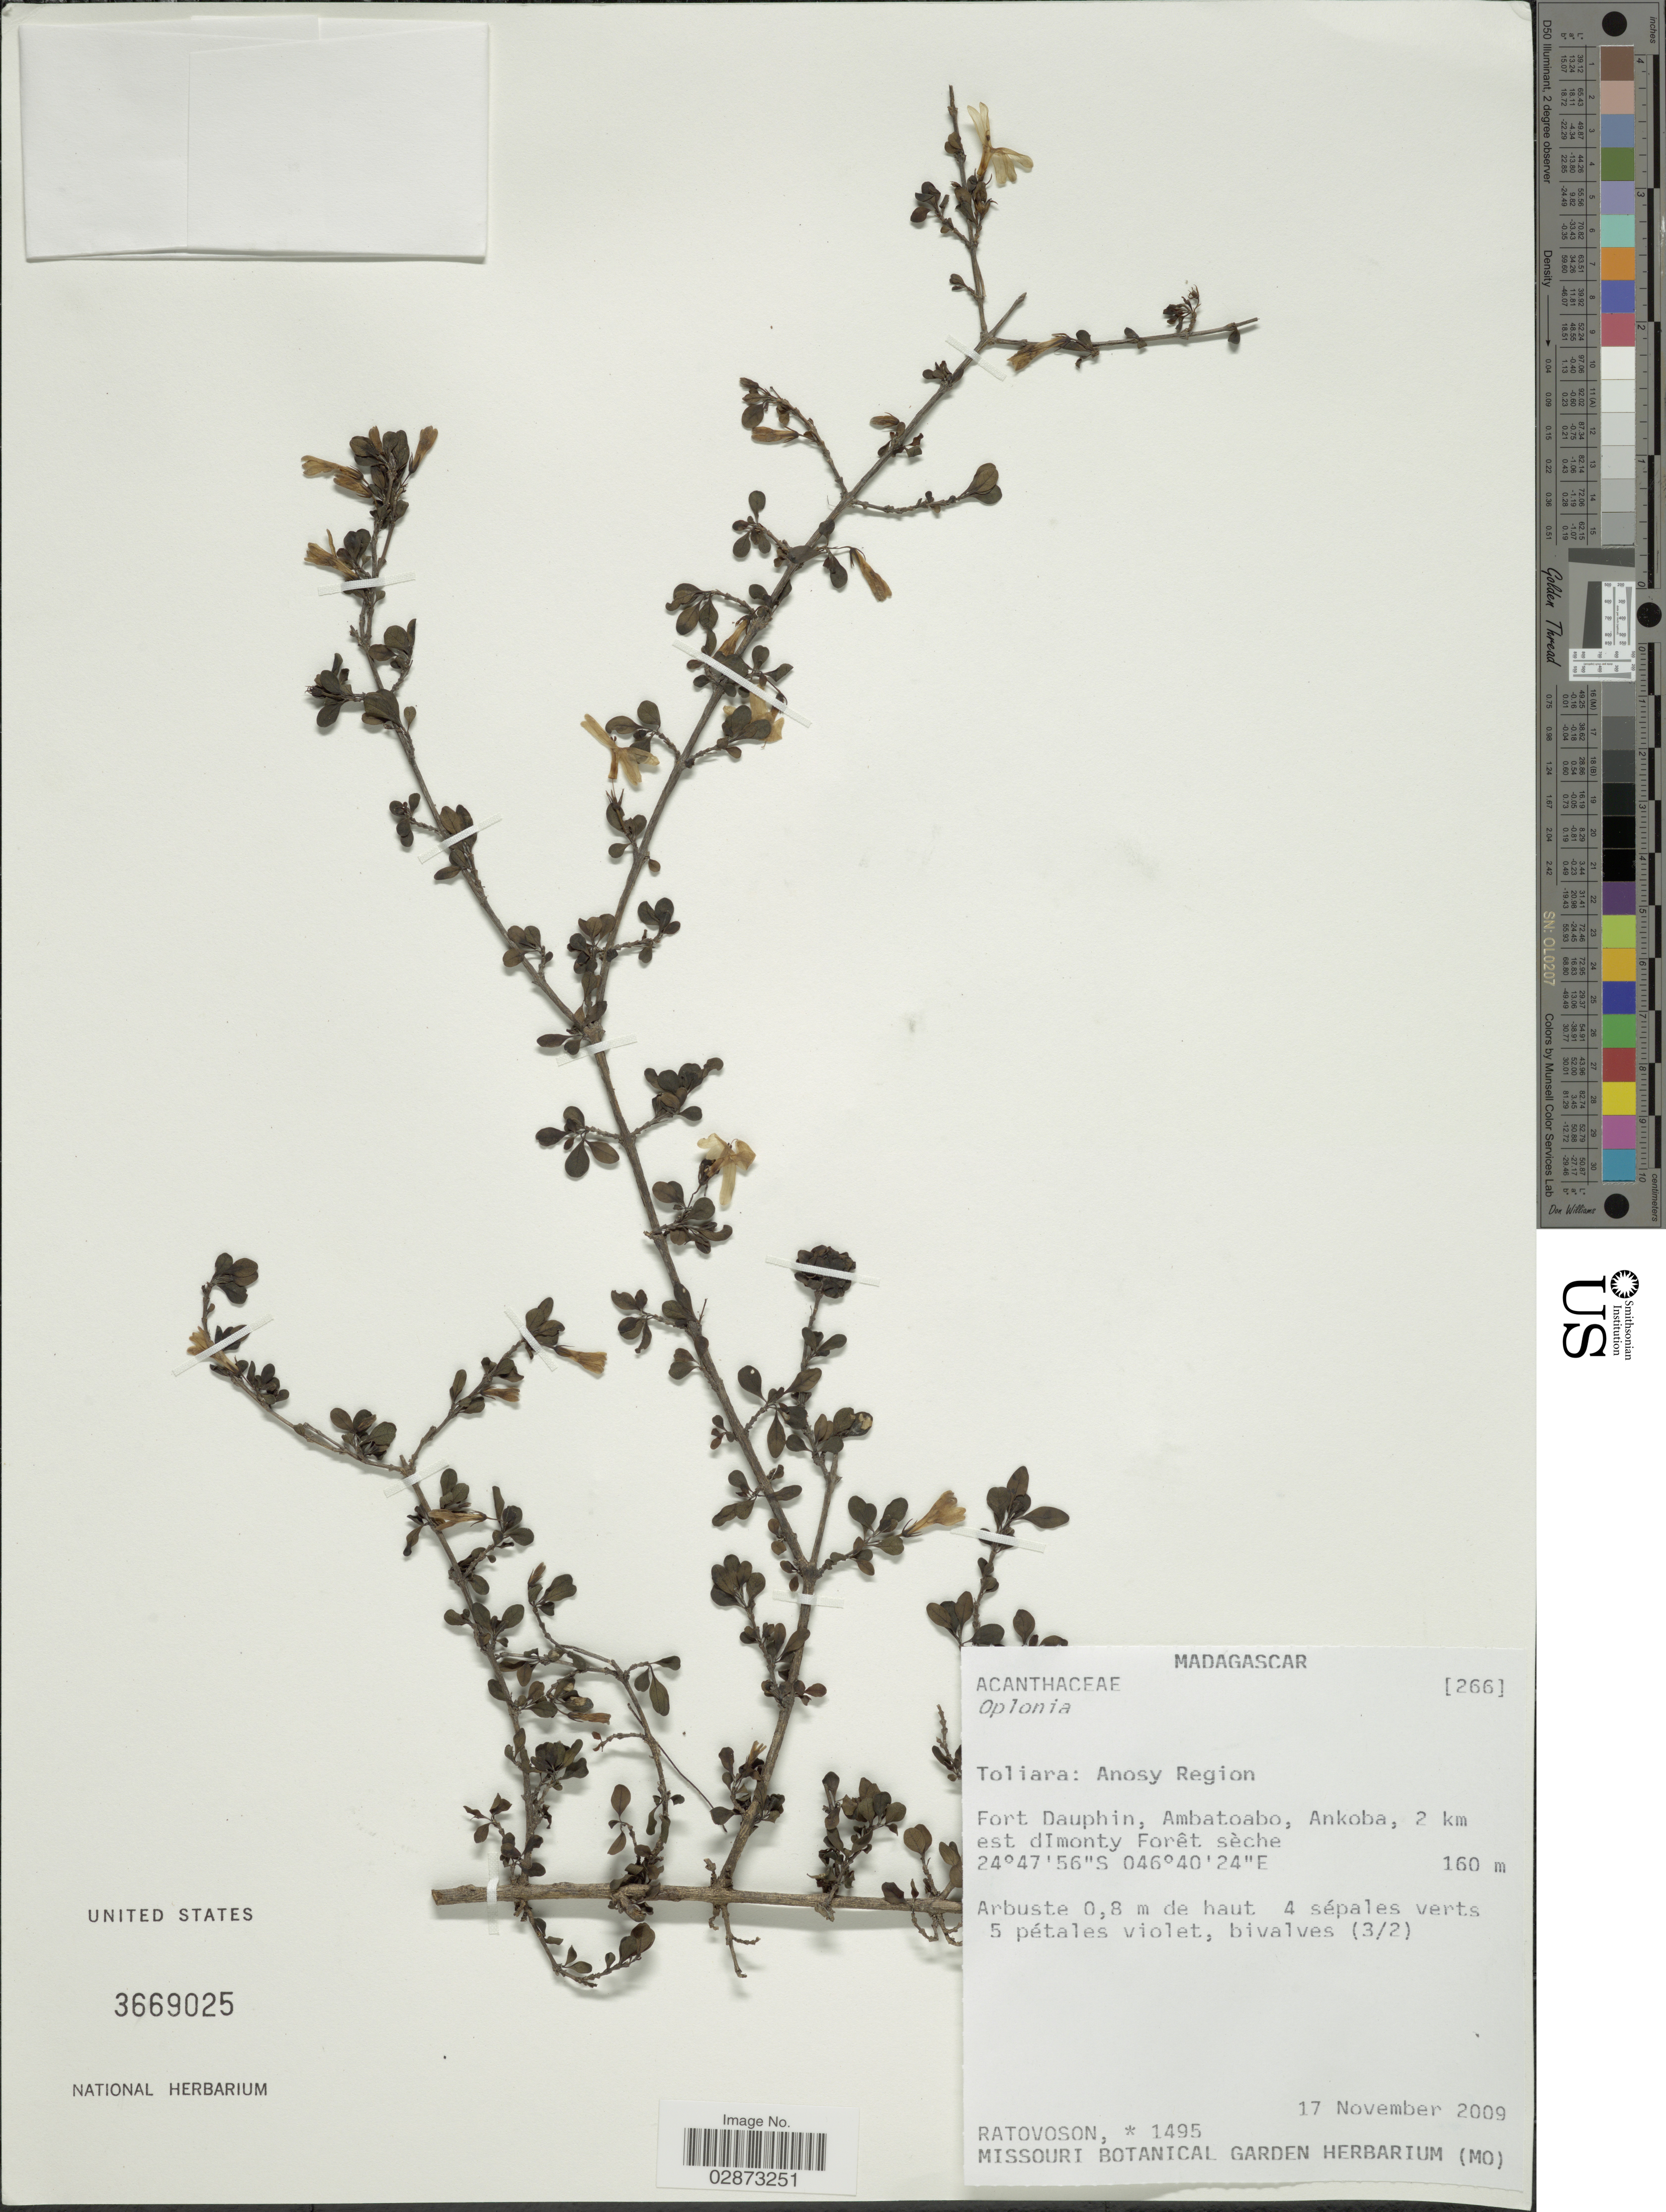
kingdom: Plantae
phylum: Tracheophyta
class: Magnoliopsida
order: Lamiales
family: Acanthaceae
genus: Oplonia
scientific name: Oplonia sp.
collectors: -. Ratovoson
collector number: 1495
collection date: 2009-11-17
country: Madagascar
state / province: Anosy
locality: Anosy Region. Fort Dauphin, Ambatoabo, Ankoba, 2 km est dImonty Forêt sèche.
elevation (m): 160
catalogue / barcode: US 3669025